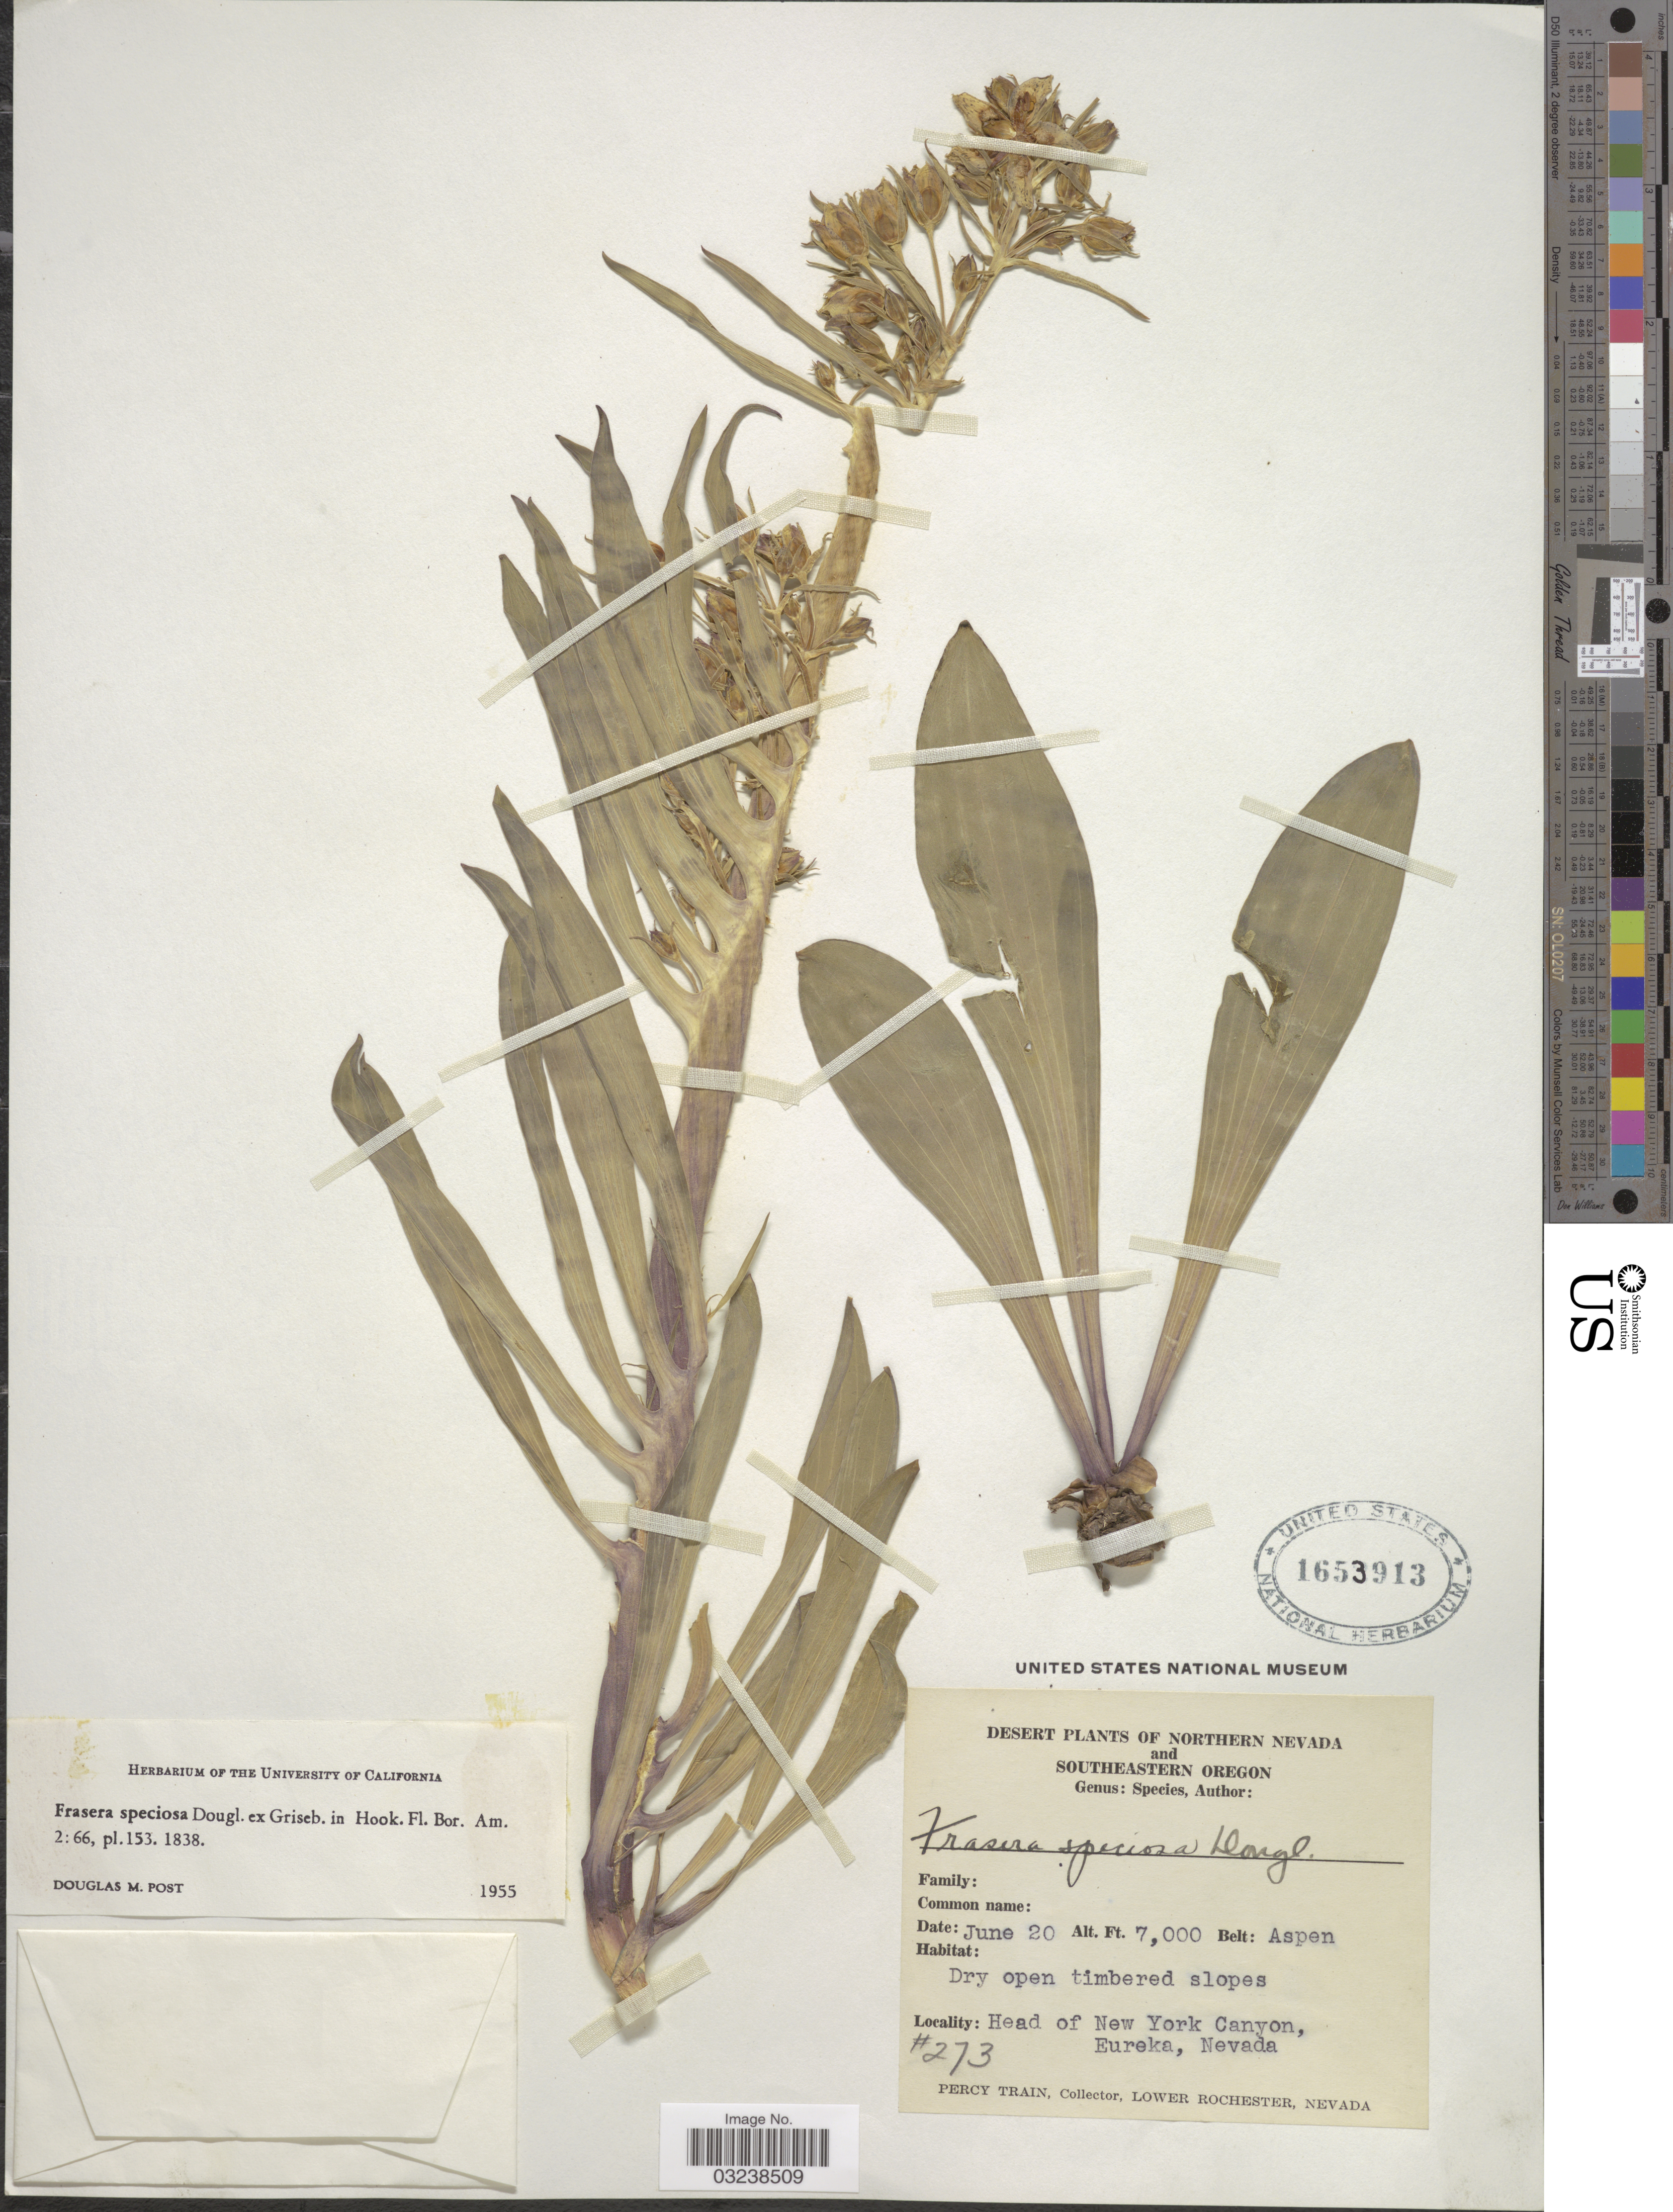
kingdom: Plantae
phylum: Tracheophyta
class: Magnoliopsida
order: Gentianales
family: Gentianaceae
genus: Swertia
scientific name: Swertia radiata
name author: (Kellogg) Kuntze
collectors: P. Train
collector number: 273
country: United States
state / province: Nevada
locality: Northern Nevada. Belt: Aspen. Head of New York Canyon, Eureka.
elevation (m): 2134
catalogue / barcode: US 1653913